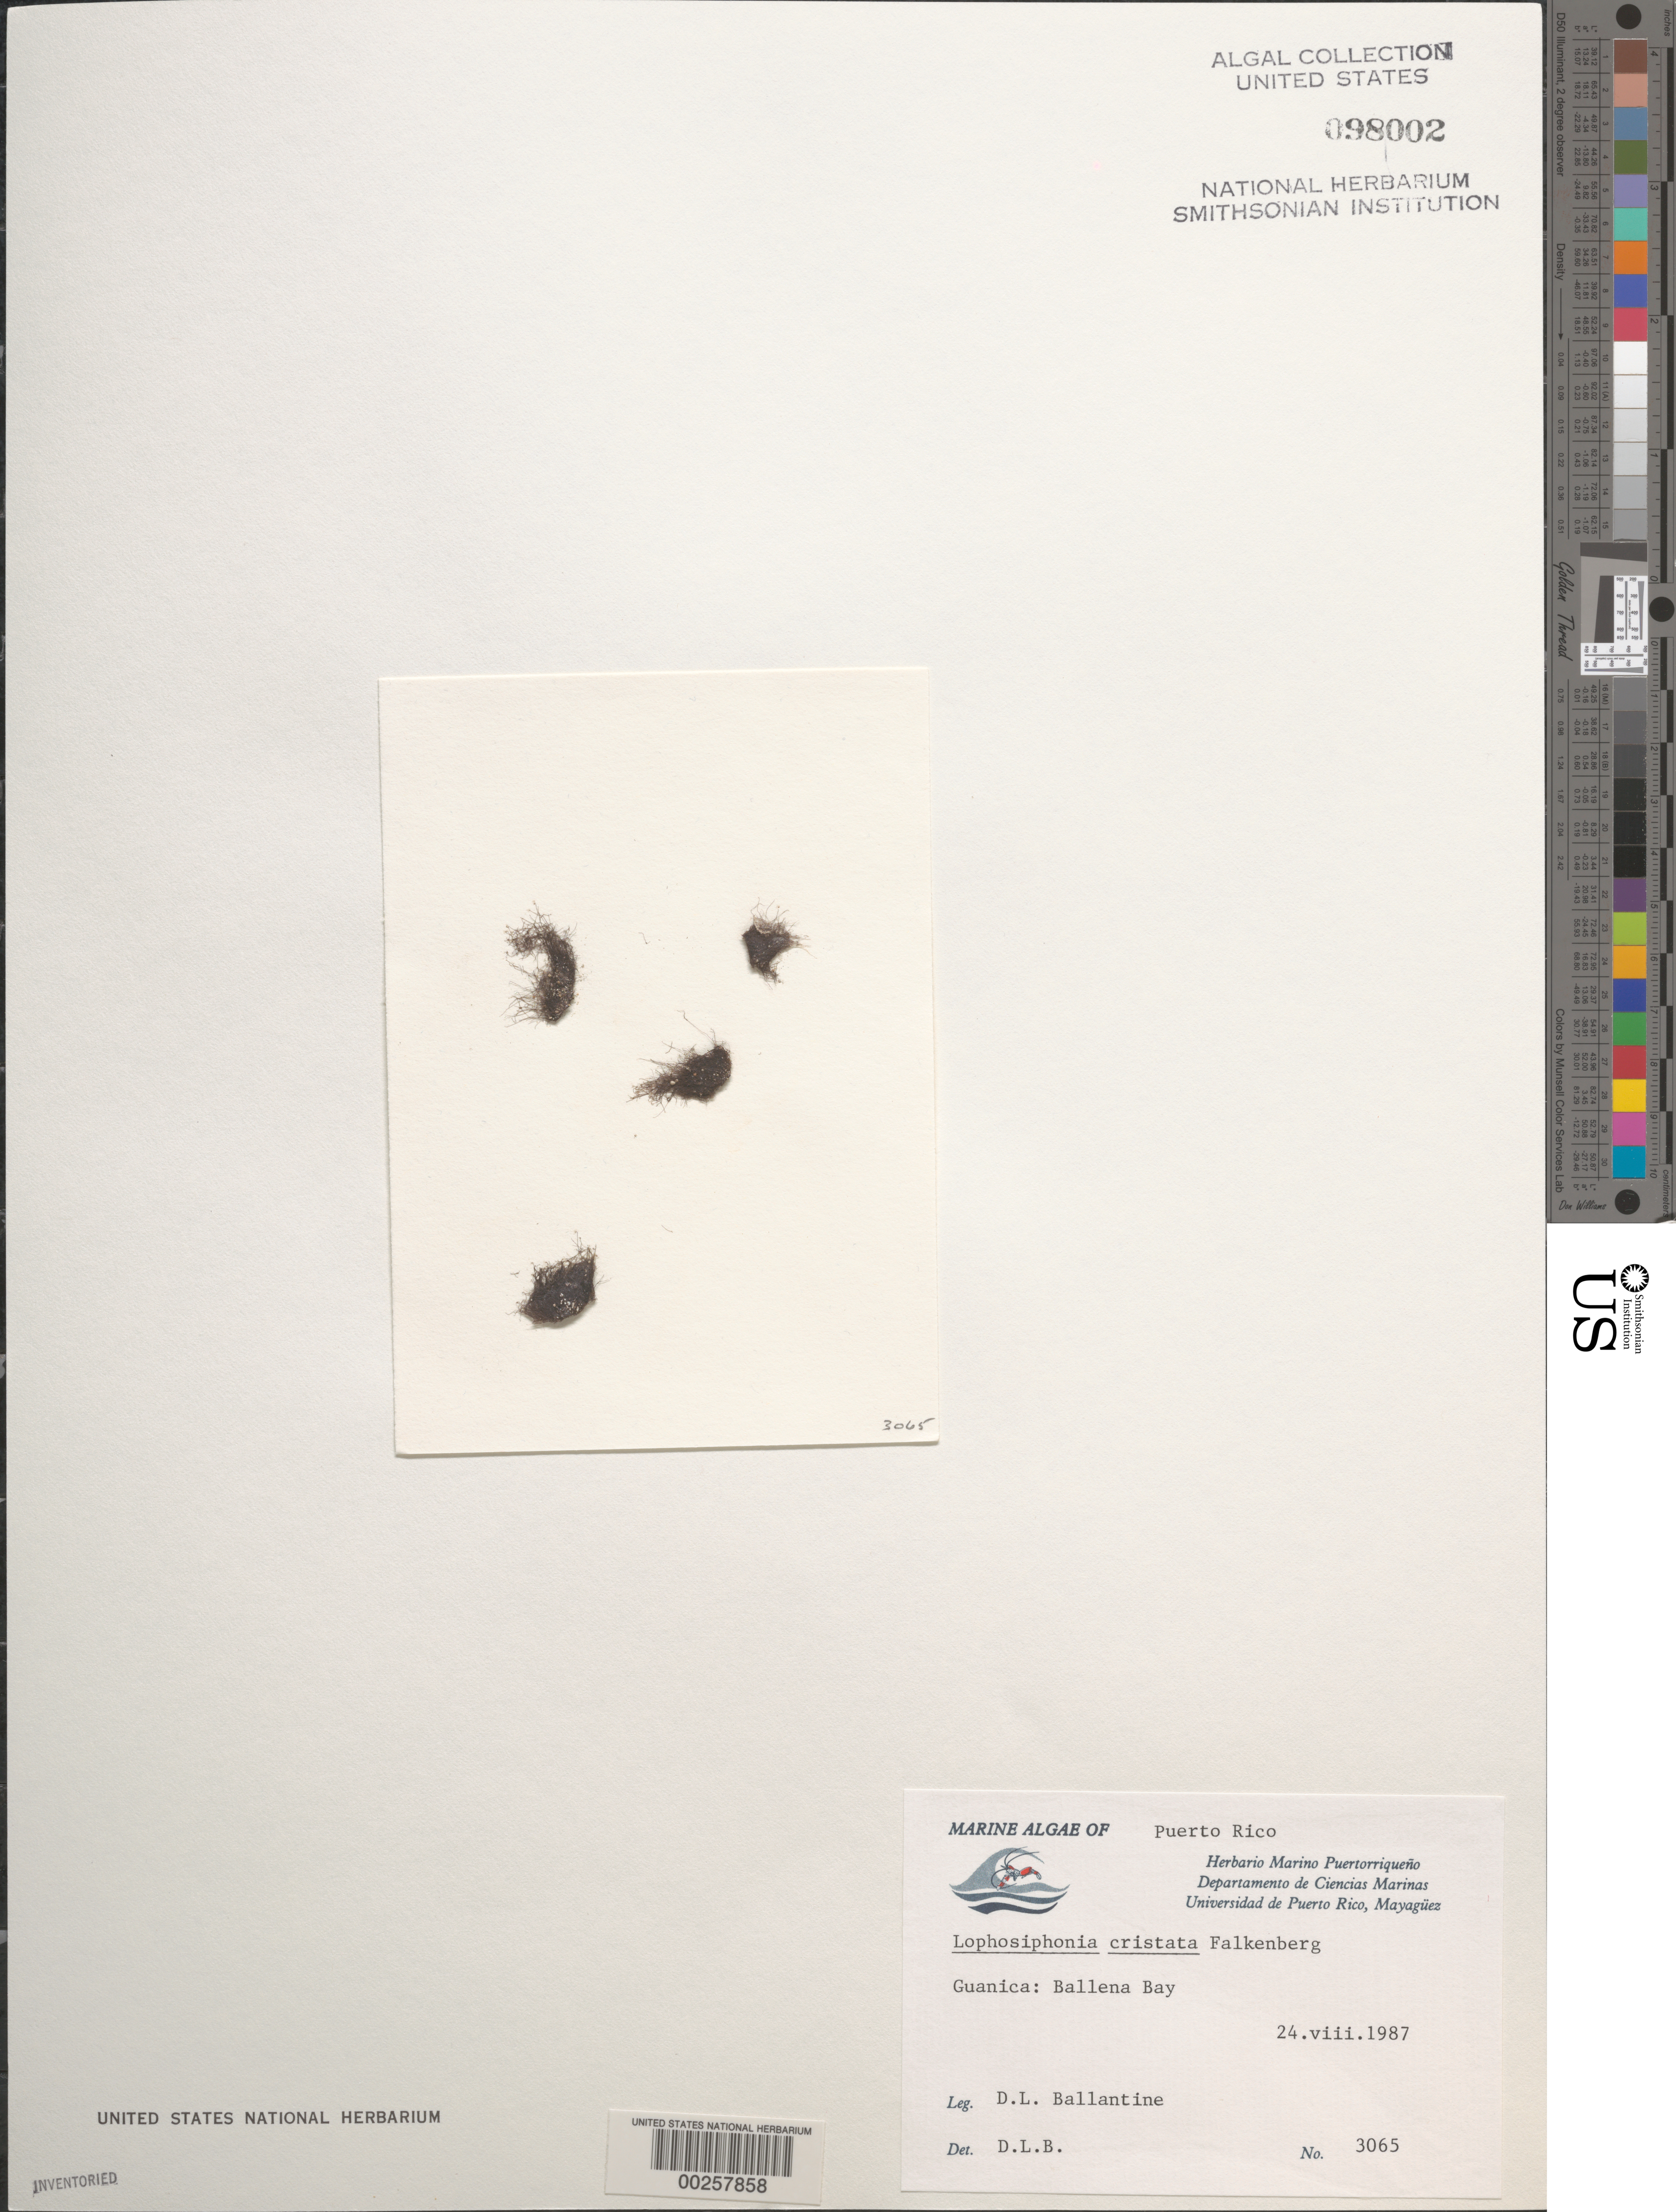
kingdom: Plantae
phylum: Rhodophyta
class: Florideophyceae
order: Ceramiales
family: Rhodomelaceae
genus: Lophosiphonia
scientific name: Lophosiphonia cristata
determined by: Ballantine, D. L.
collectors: D.L. Ballantine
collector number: DLB 3065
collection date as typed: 24 Aug 1987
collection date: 1987-02-25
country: Guadeloupe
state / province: Grande Terre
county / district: Petit Havre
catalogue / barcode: US 98002